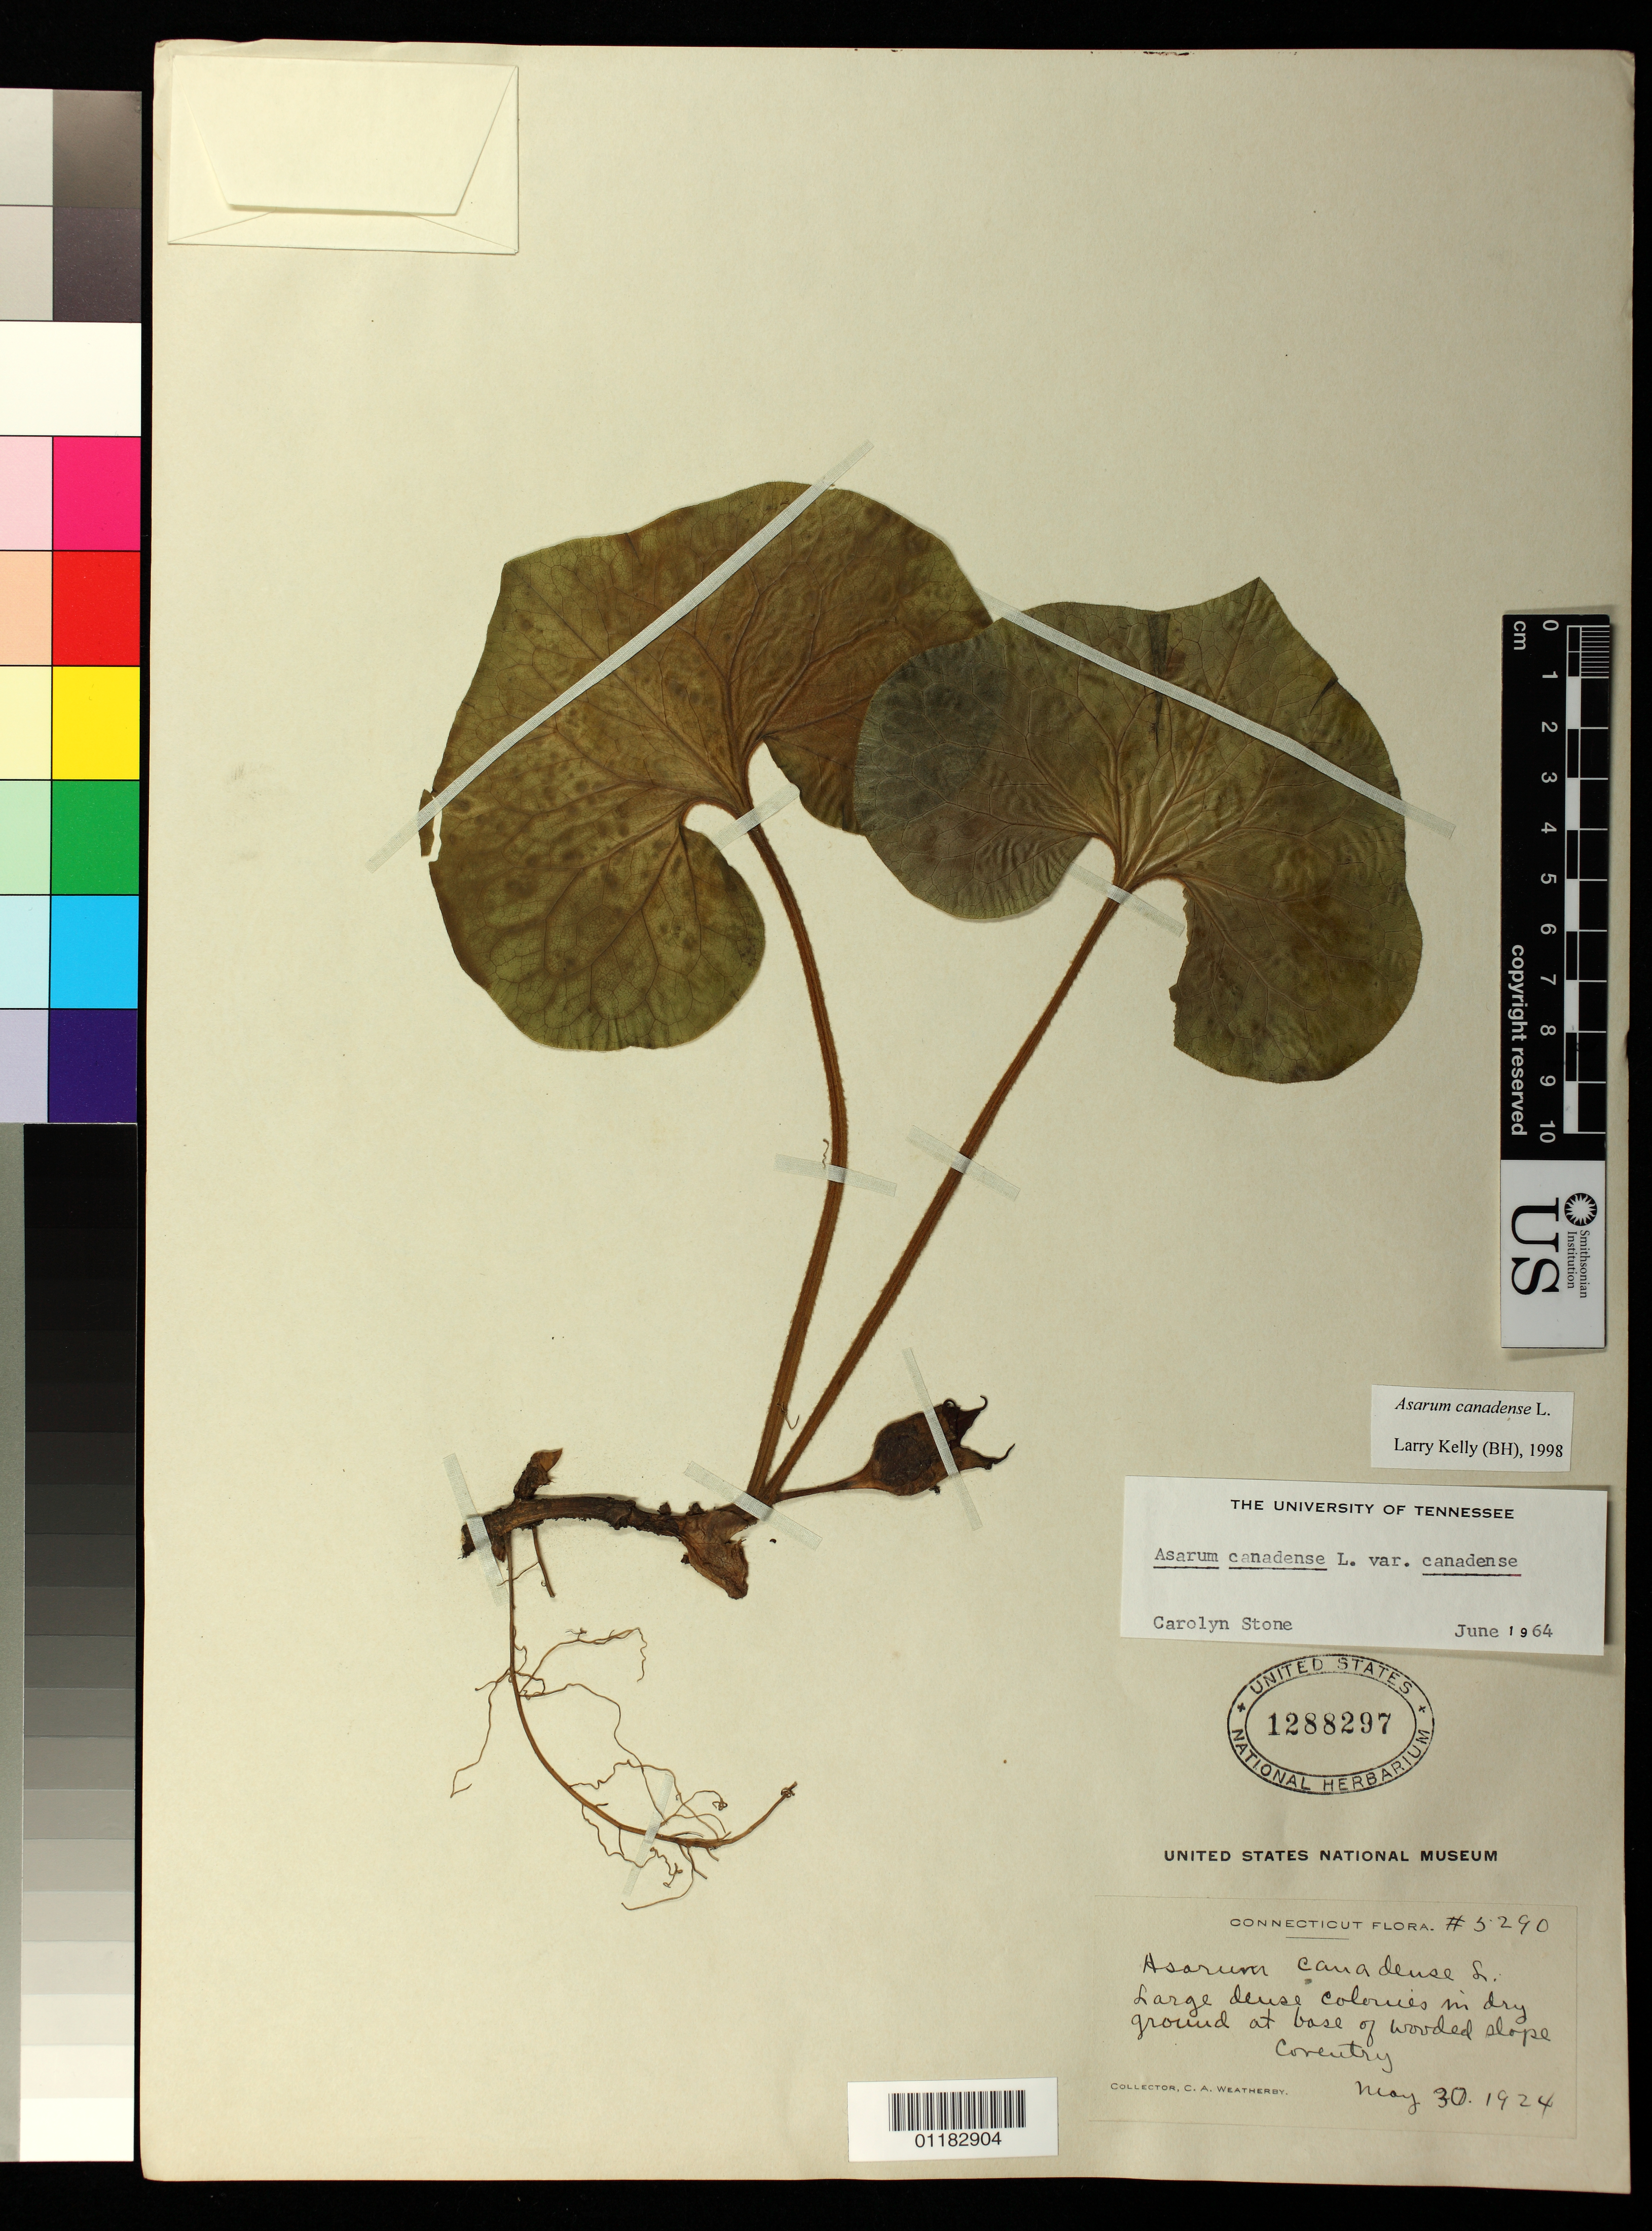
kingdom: Plantae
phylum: Tracheophyta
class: Magnoliopsida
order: Piperales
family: Aristolochiaceae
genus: Asarum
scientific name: Asarum canadense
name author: L.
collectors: C. A. Weatherby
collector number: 5290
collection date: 1924-05-30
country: United States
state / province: Connecticut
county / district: Tolland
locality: Base of a wooded slope, Coventry, Tolland County.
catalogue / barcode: US 1288297